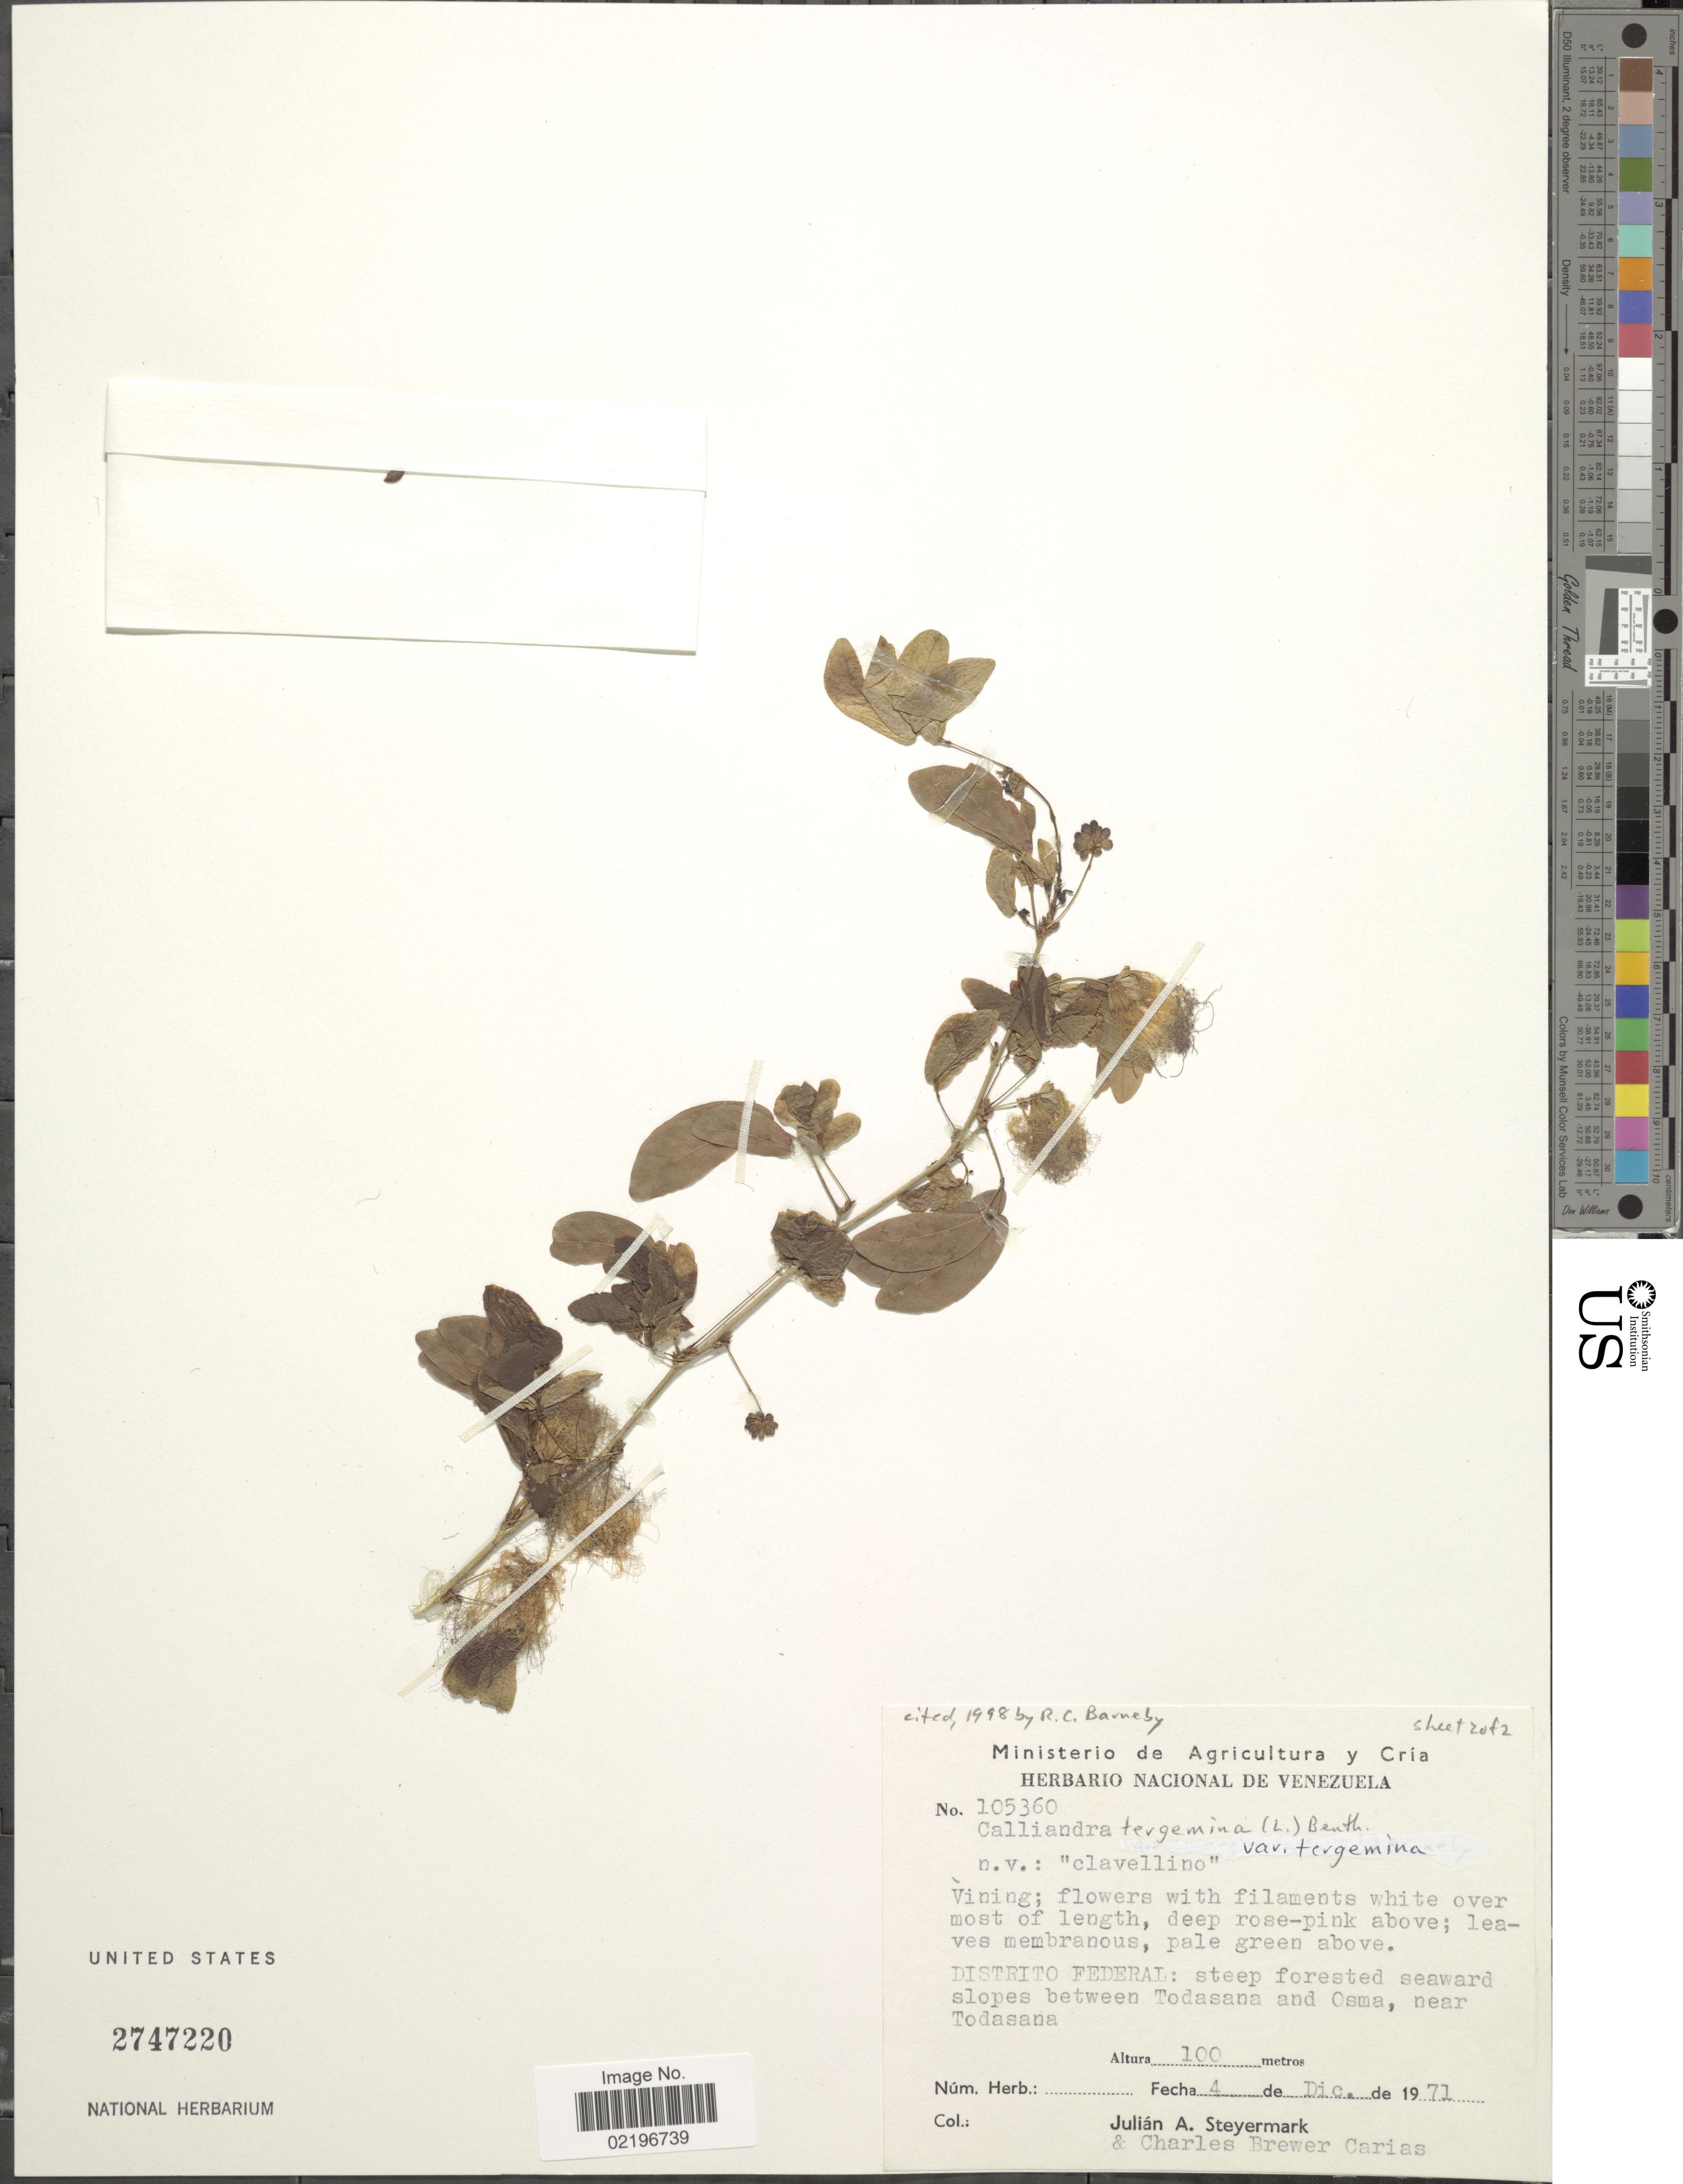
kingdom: Plantae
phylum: Tracheophyta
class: Magnoliopsida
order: Fabales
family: Fabaceae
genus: Calliandra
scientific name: Calliandra tergemina var. tergemina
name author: (L.) Benth.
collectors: J. Steyermark & C. Brewer-Carias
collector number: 105360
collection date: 1971-12-04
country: Venezuela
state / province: Distrito Federal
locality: Steep forested seaward slopes between Todasana and Osma, near Todasana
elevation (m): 100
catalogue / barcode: US 2747220